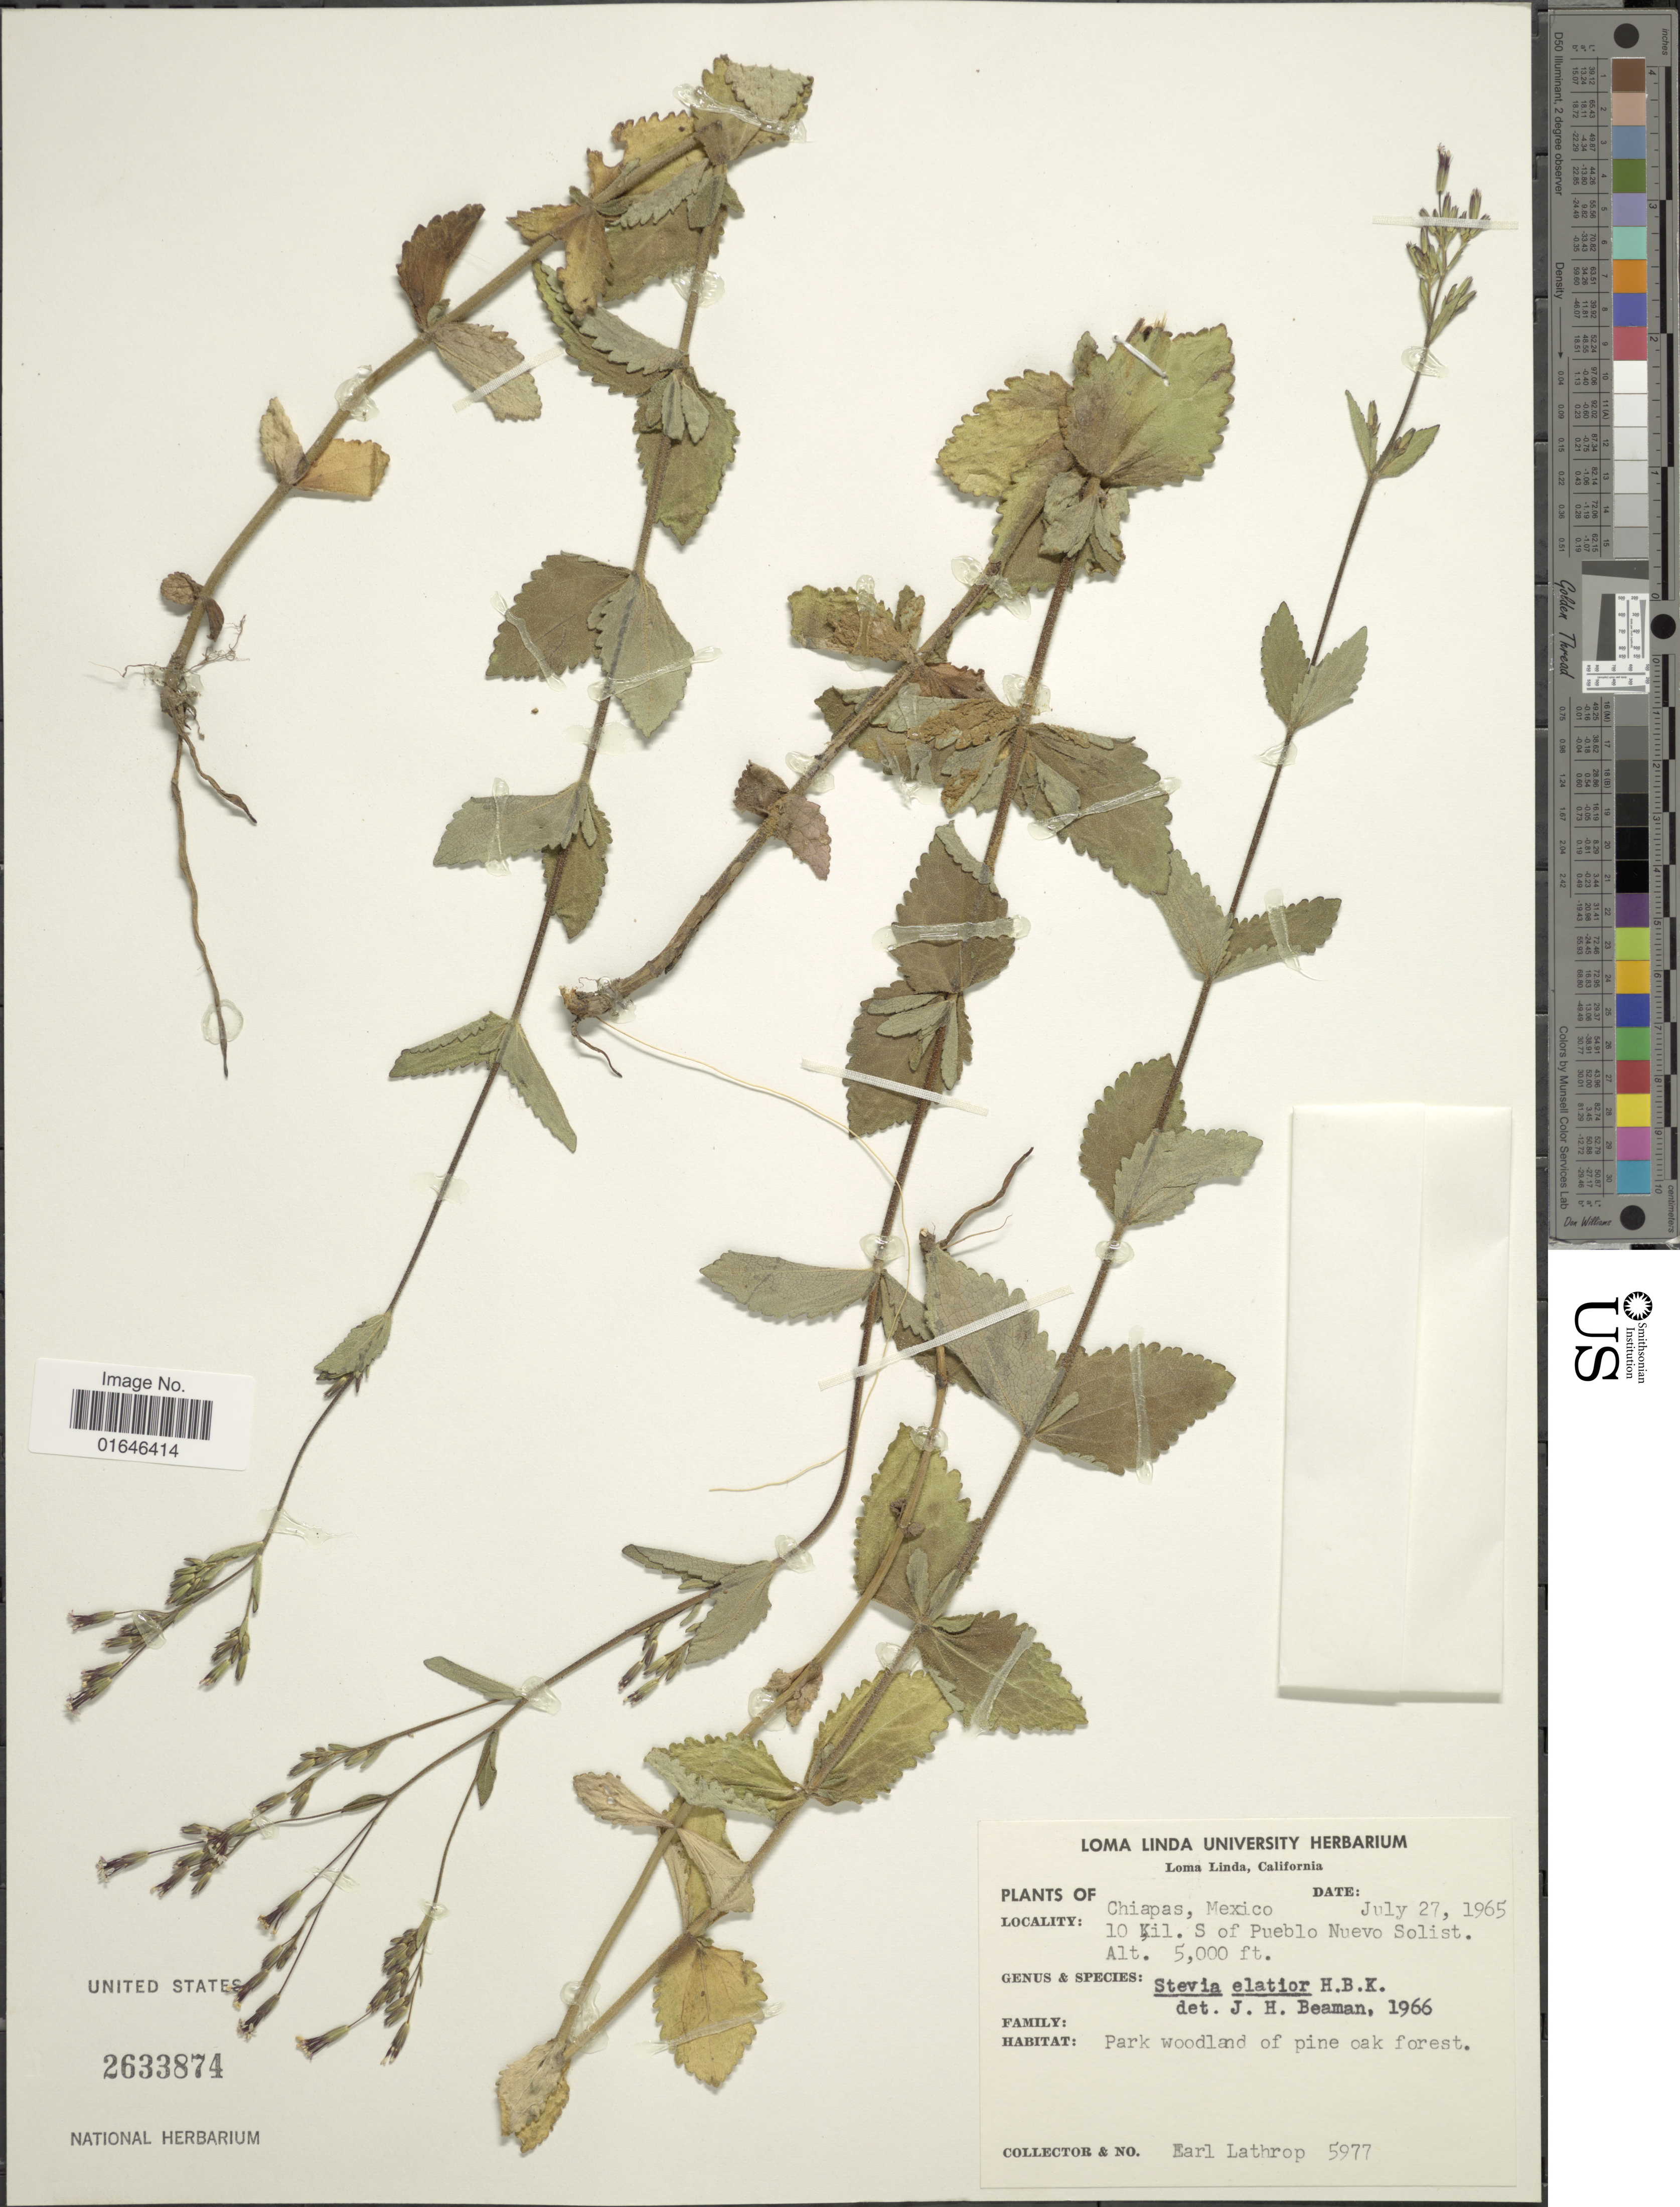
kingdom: Plantae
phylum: Tracheophyta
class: Magnoliopsida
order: Asterales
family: Asteraceae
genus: Stevia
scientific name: Stevia elatior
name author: Kunth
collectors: E. W. Lathrop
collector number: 5977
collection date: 1965-07-27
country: Mexico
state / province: Chiapas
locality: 10 Kil. S of Pueblo Nuevo Solist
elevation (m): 1524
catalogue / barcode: US 2633874